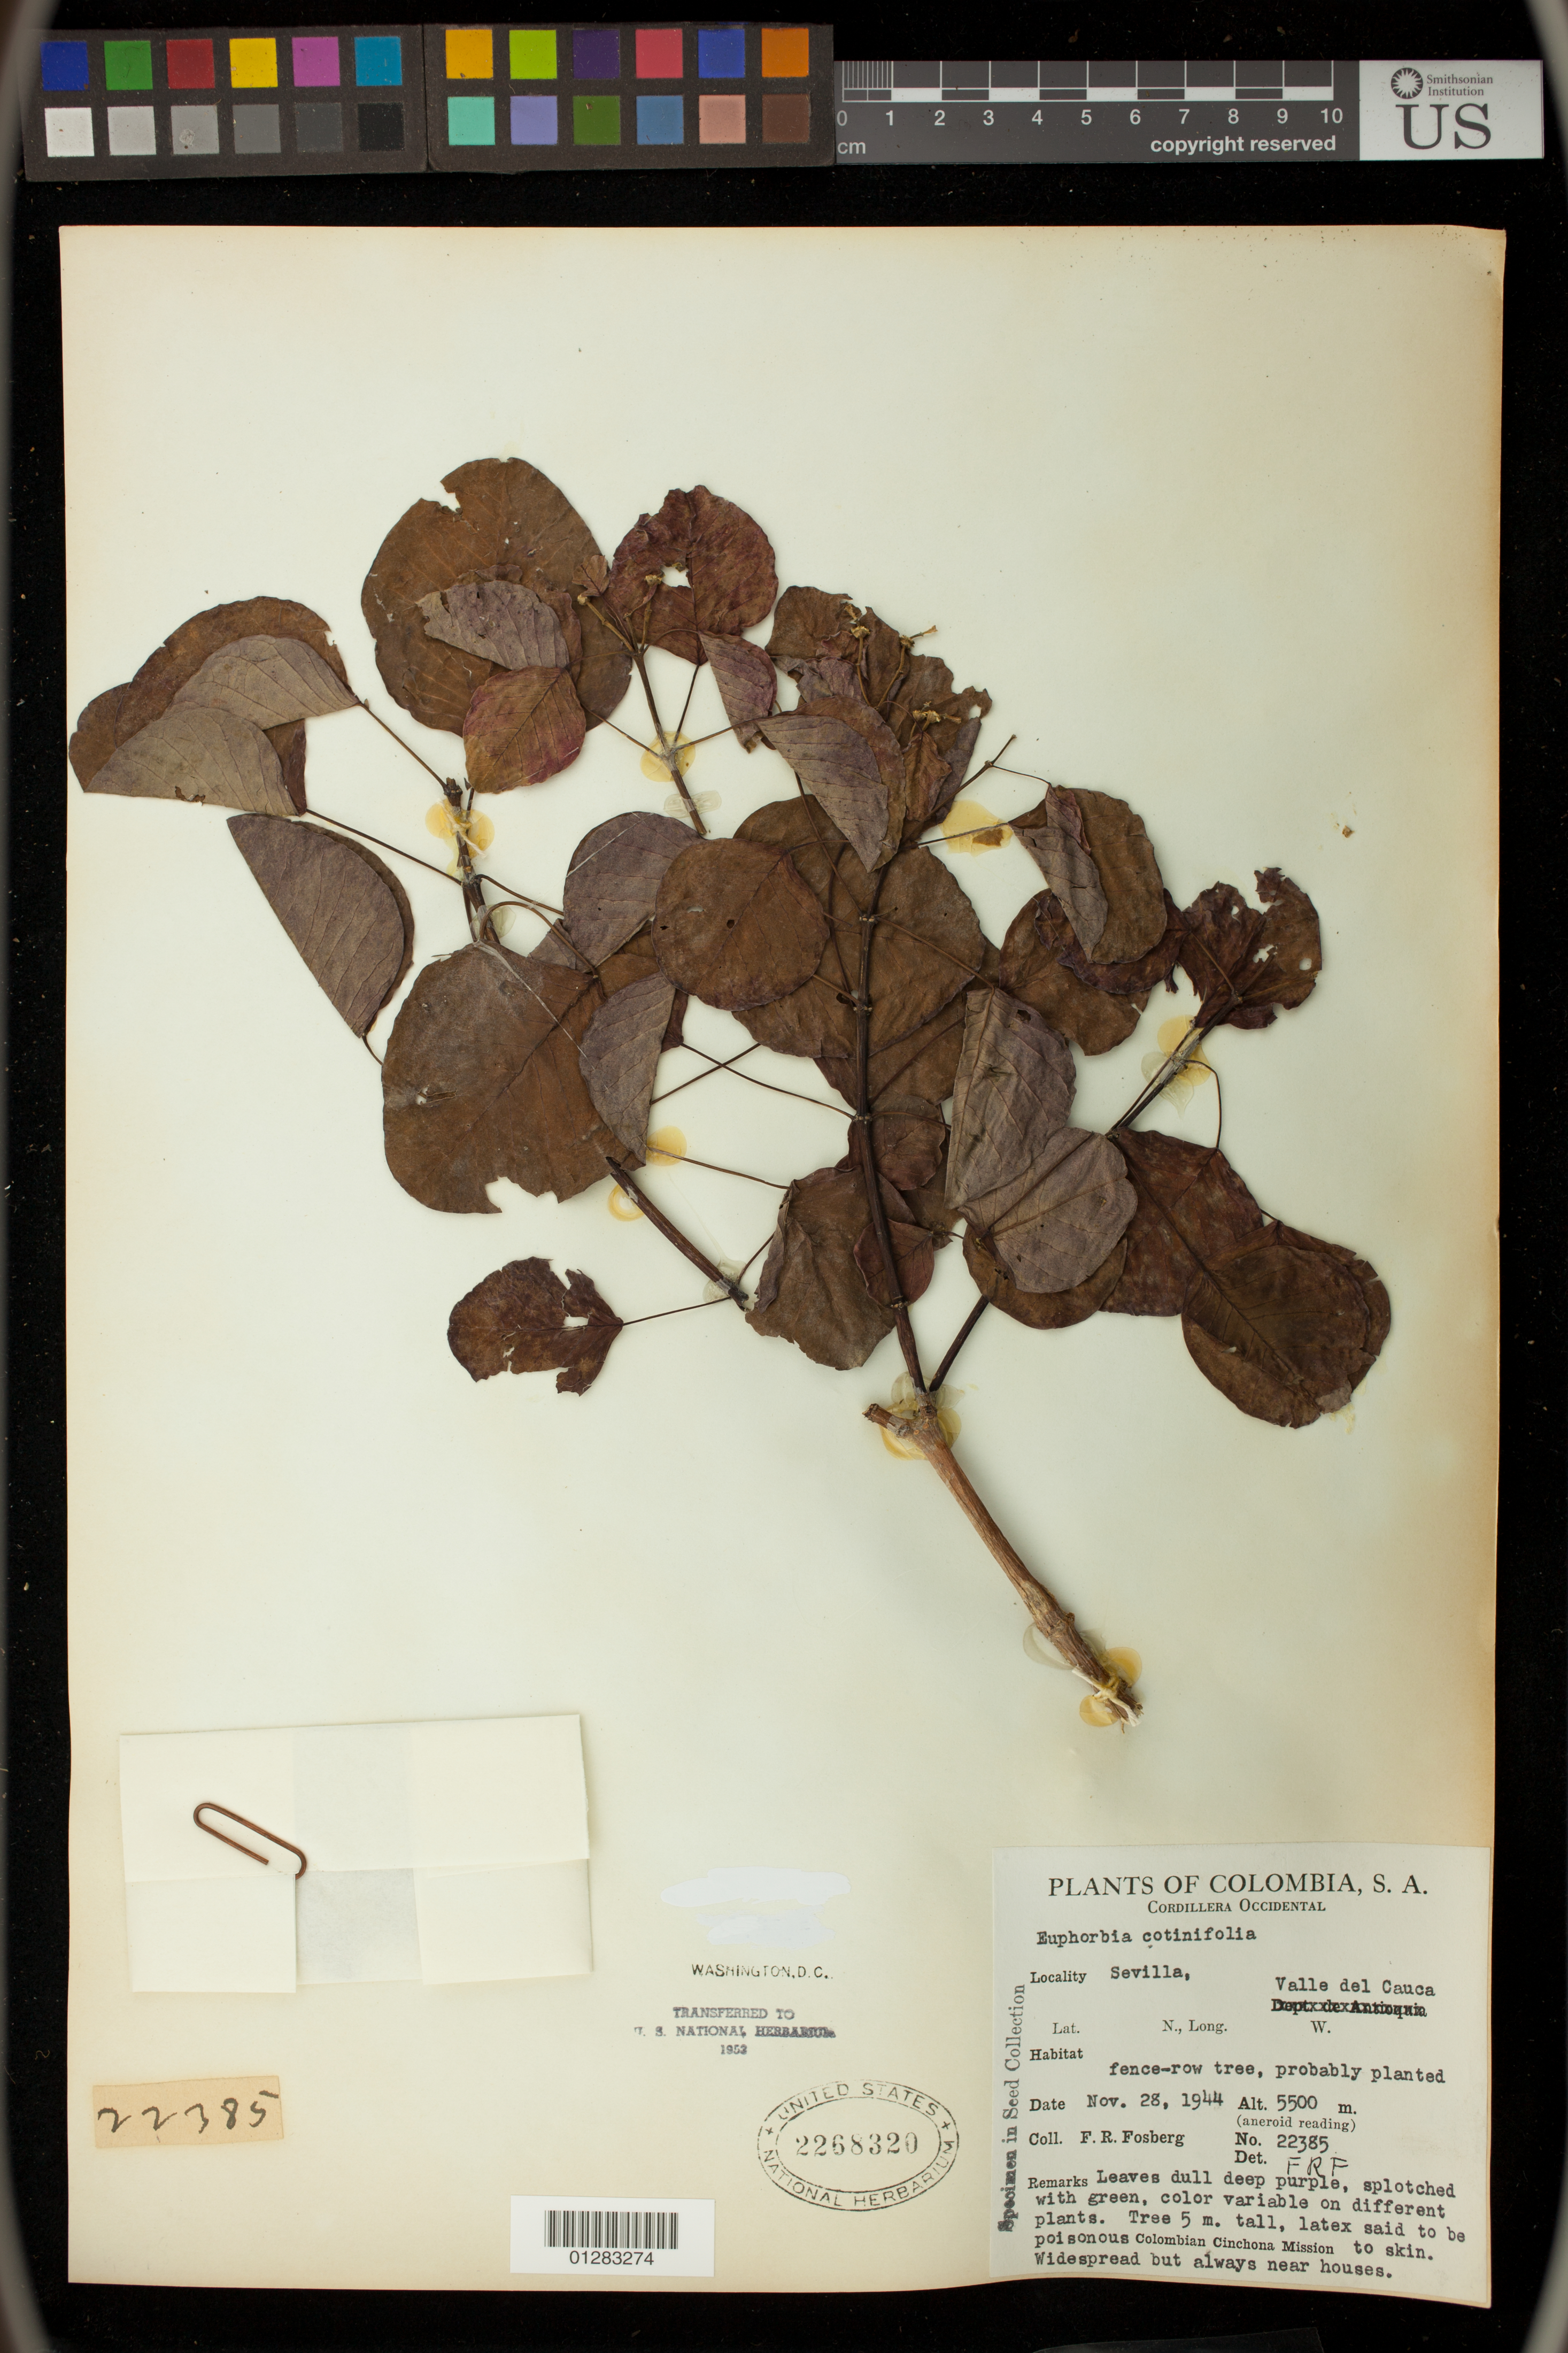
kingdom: Plantae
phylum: Tracheophyta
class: Magnoliopsida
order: Malpighiales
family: Euphorbiaceae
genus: Euphorbia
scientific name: Euphorbia cotinifolia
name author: L.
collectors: F. R. Fosberg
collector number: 22385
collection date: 1944-11-28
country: Colombia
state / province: Valle del Cauca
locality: Sevilla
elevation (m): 5500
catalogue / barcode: US 2268320